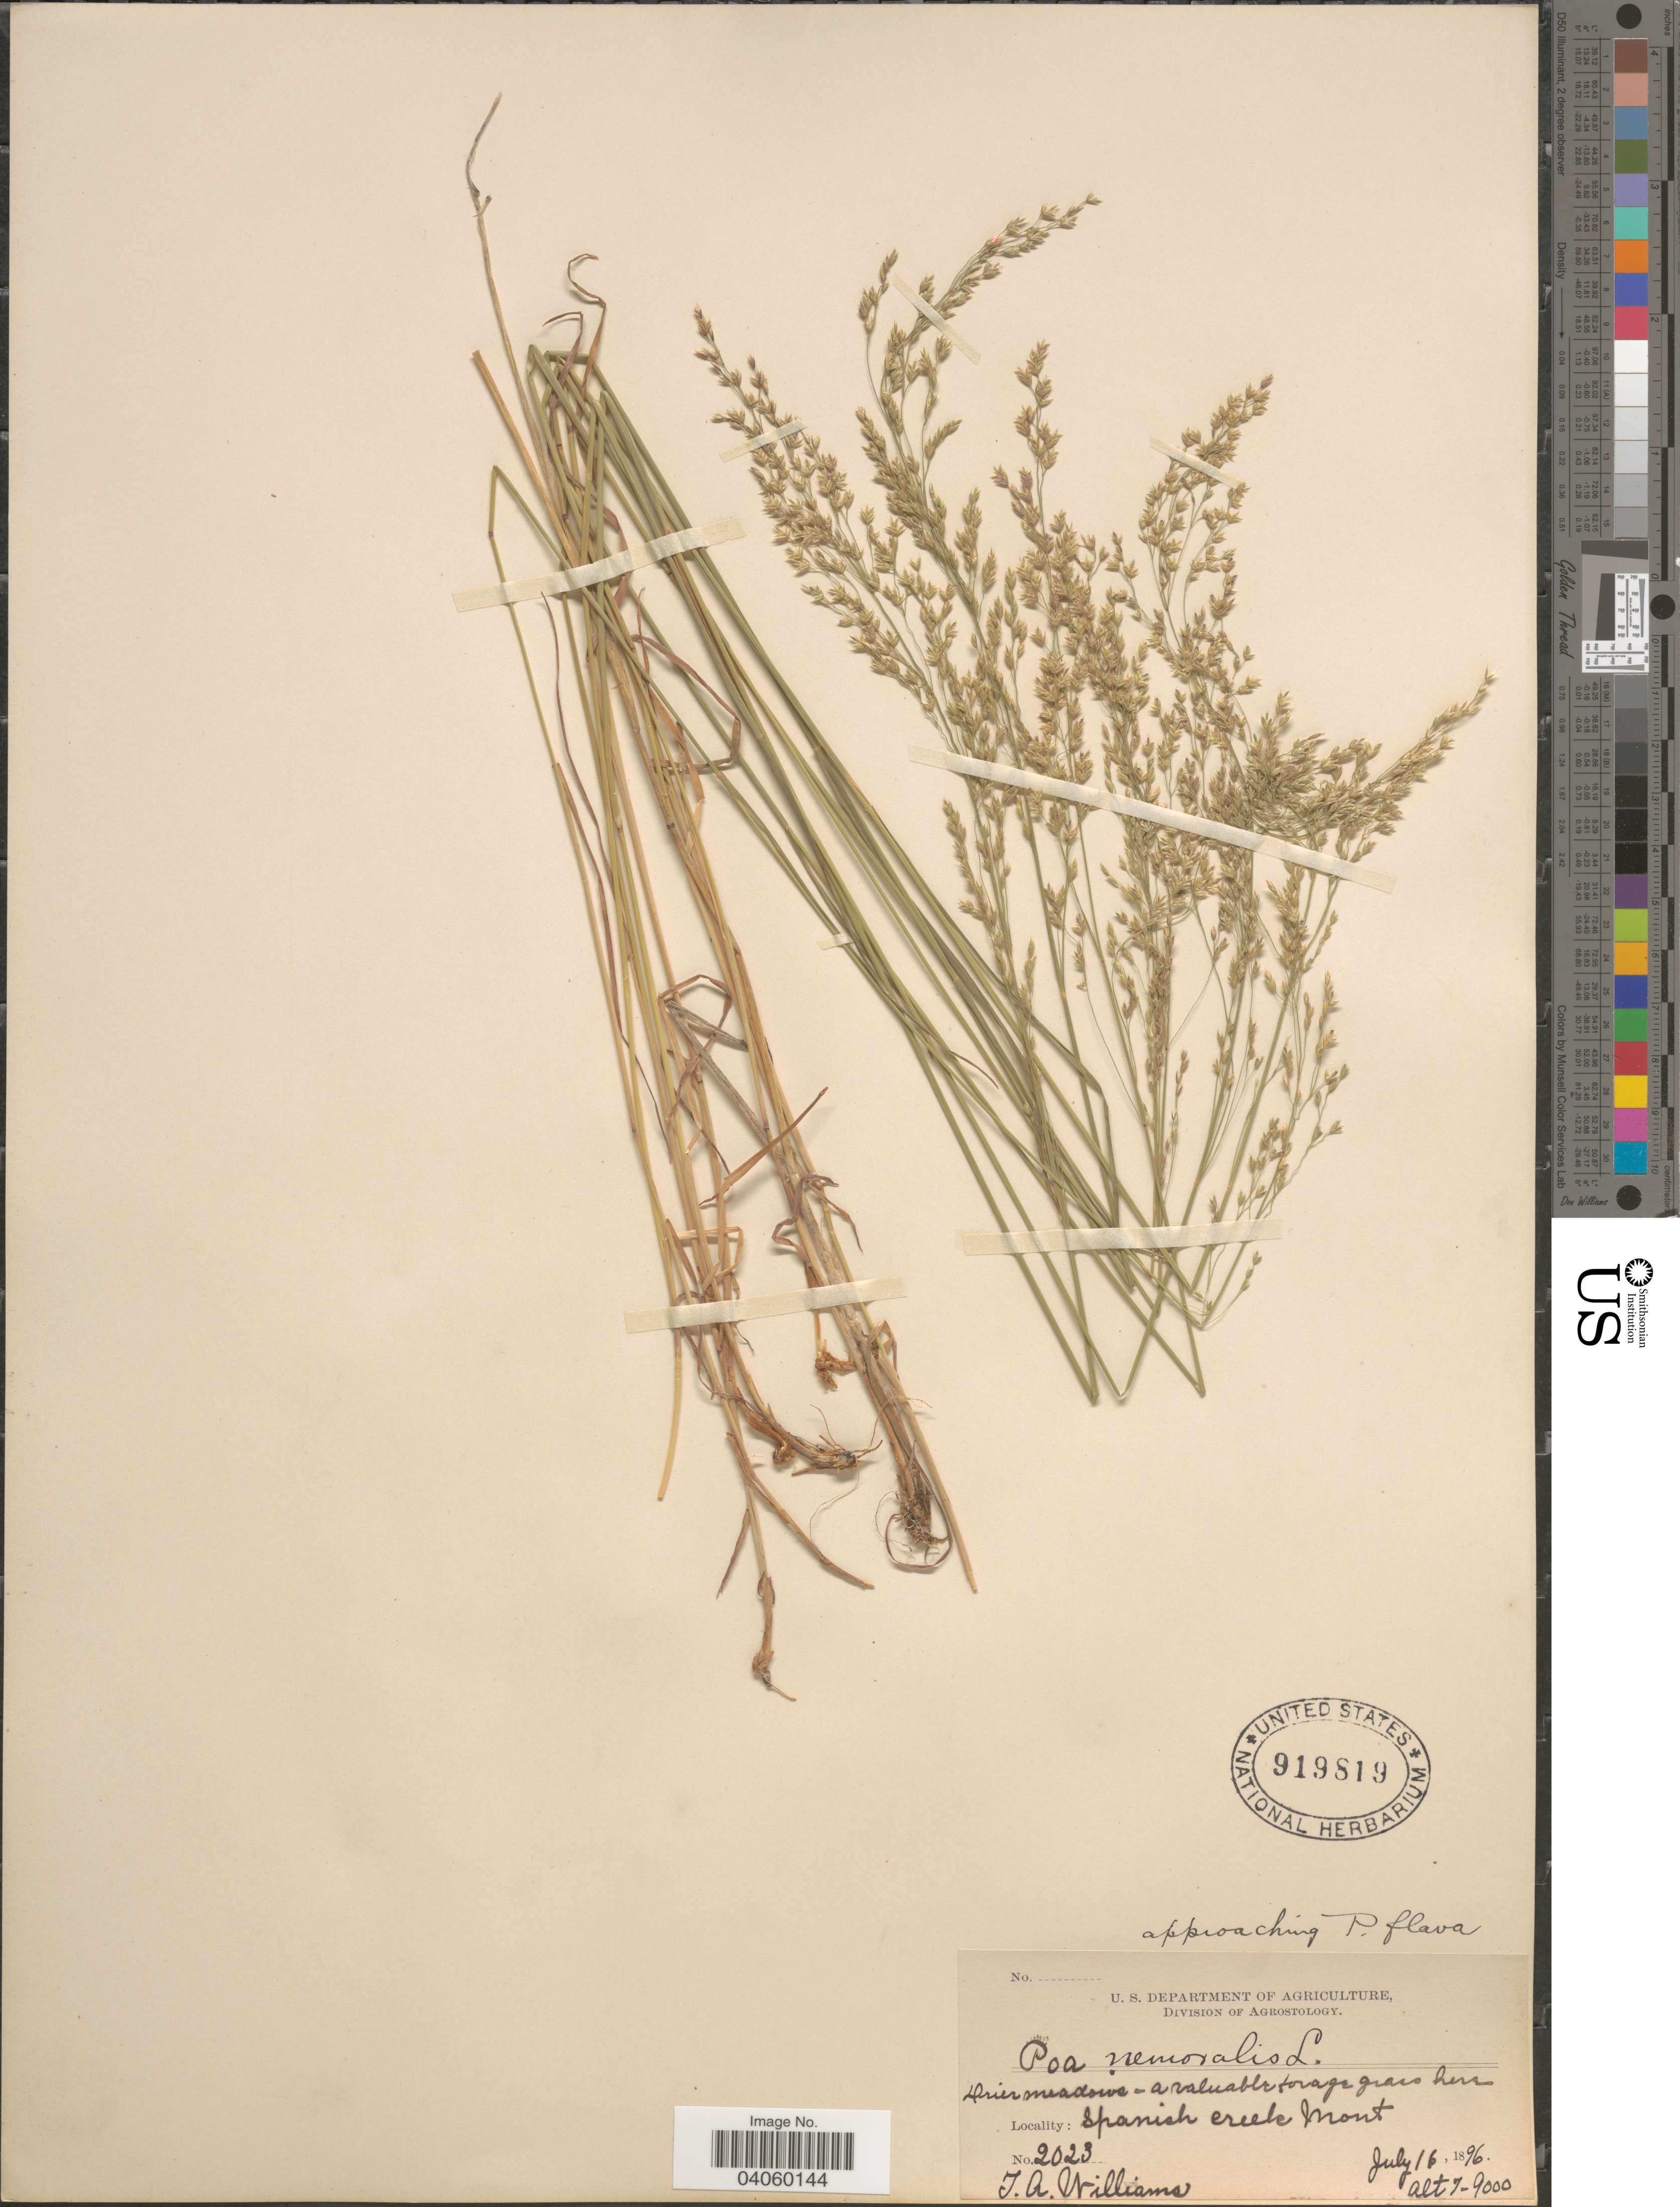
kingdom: Plantae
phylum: Tracheophyta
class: Liliopsida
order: Poales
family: Poaceae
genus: Poa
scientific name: Poa interior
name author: Rydb.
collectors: T. Williams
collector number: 2023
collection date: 1896-07-16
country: United States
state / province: Montana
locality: Spanish creek.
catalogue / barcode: US 919819